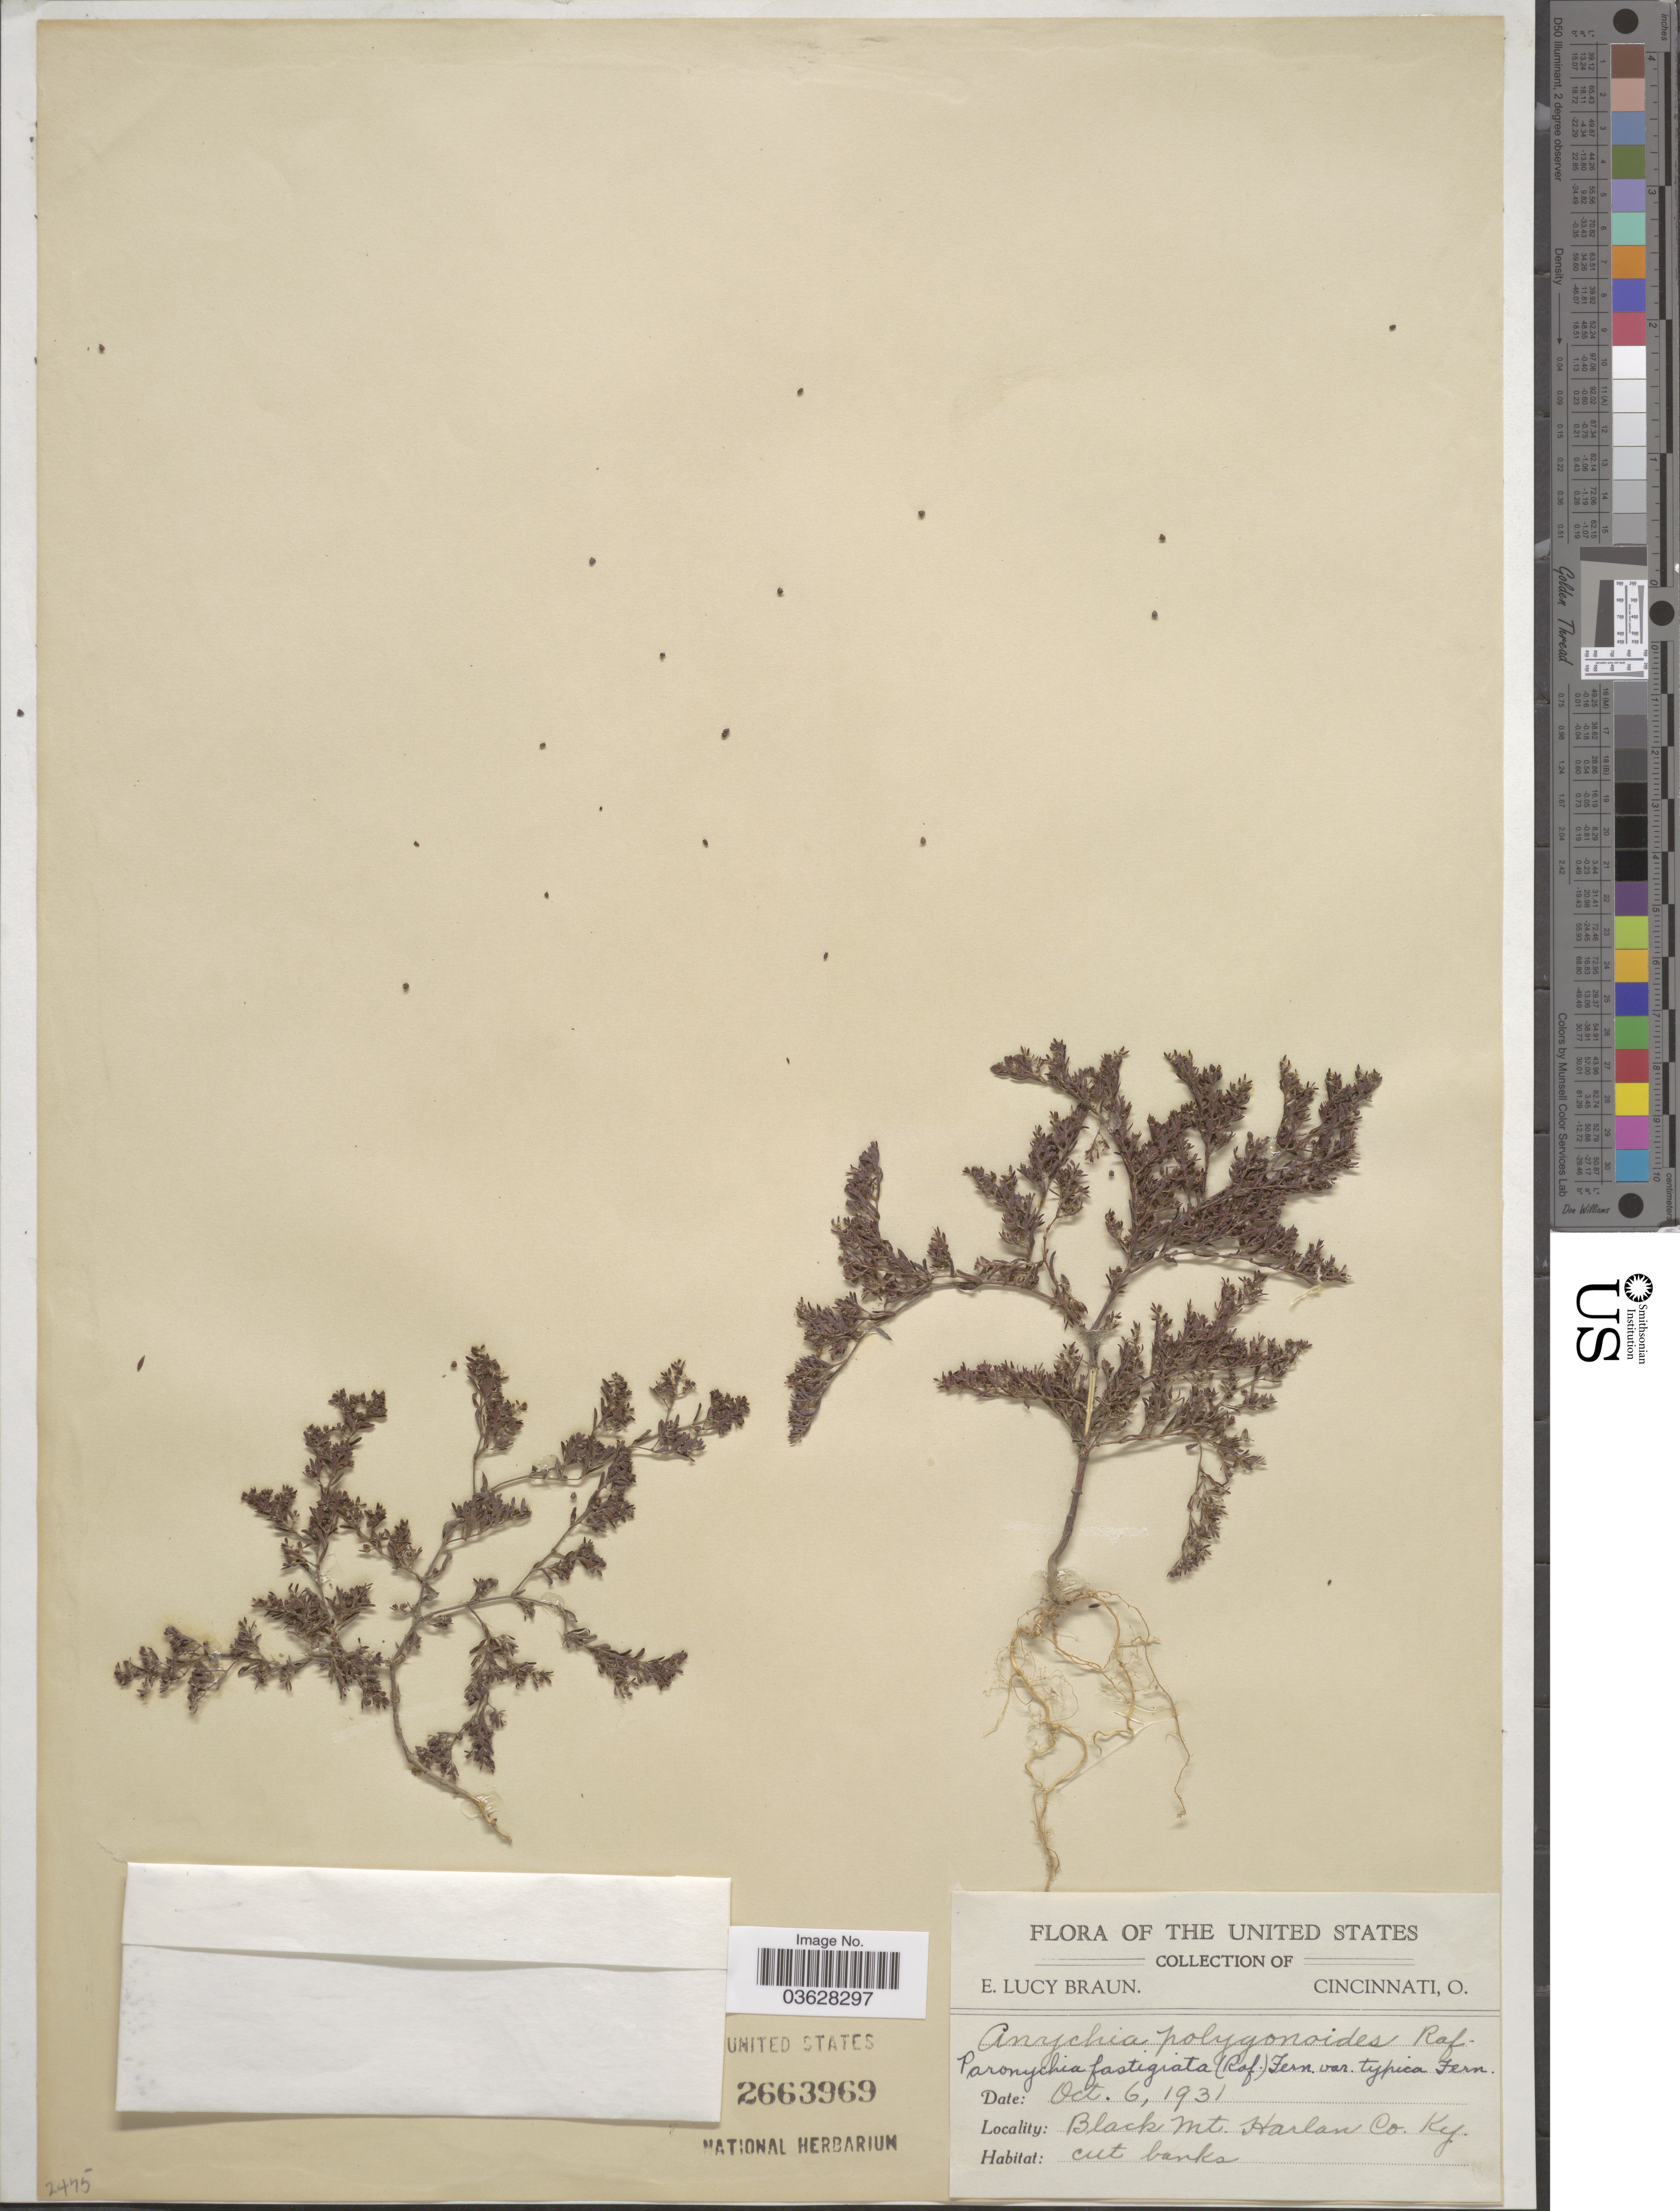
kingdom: Plantae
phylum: Tracheophyta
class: Magnoliopsida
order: Caryophyllales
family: Caryophyllaceae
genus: Paronychia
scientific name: Paronychia fastigiata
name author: (Raf.) Fernald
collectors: E. L. Braun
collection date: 1931-10-06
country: United States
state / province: Kentucky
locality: Black Mt. Harlan Co.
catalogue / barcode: US 2663969